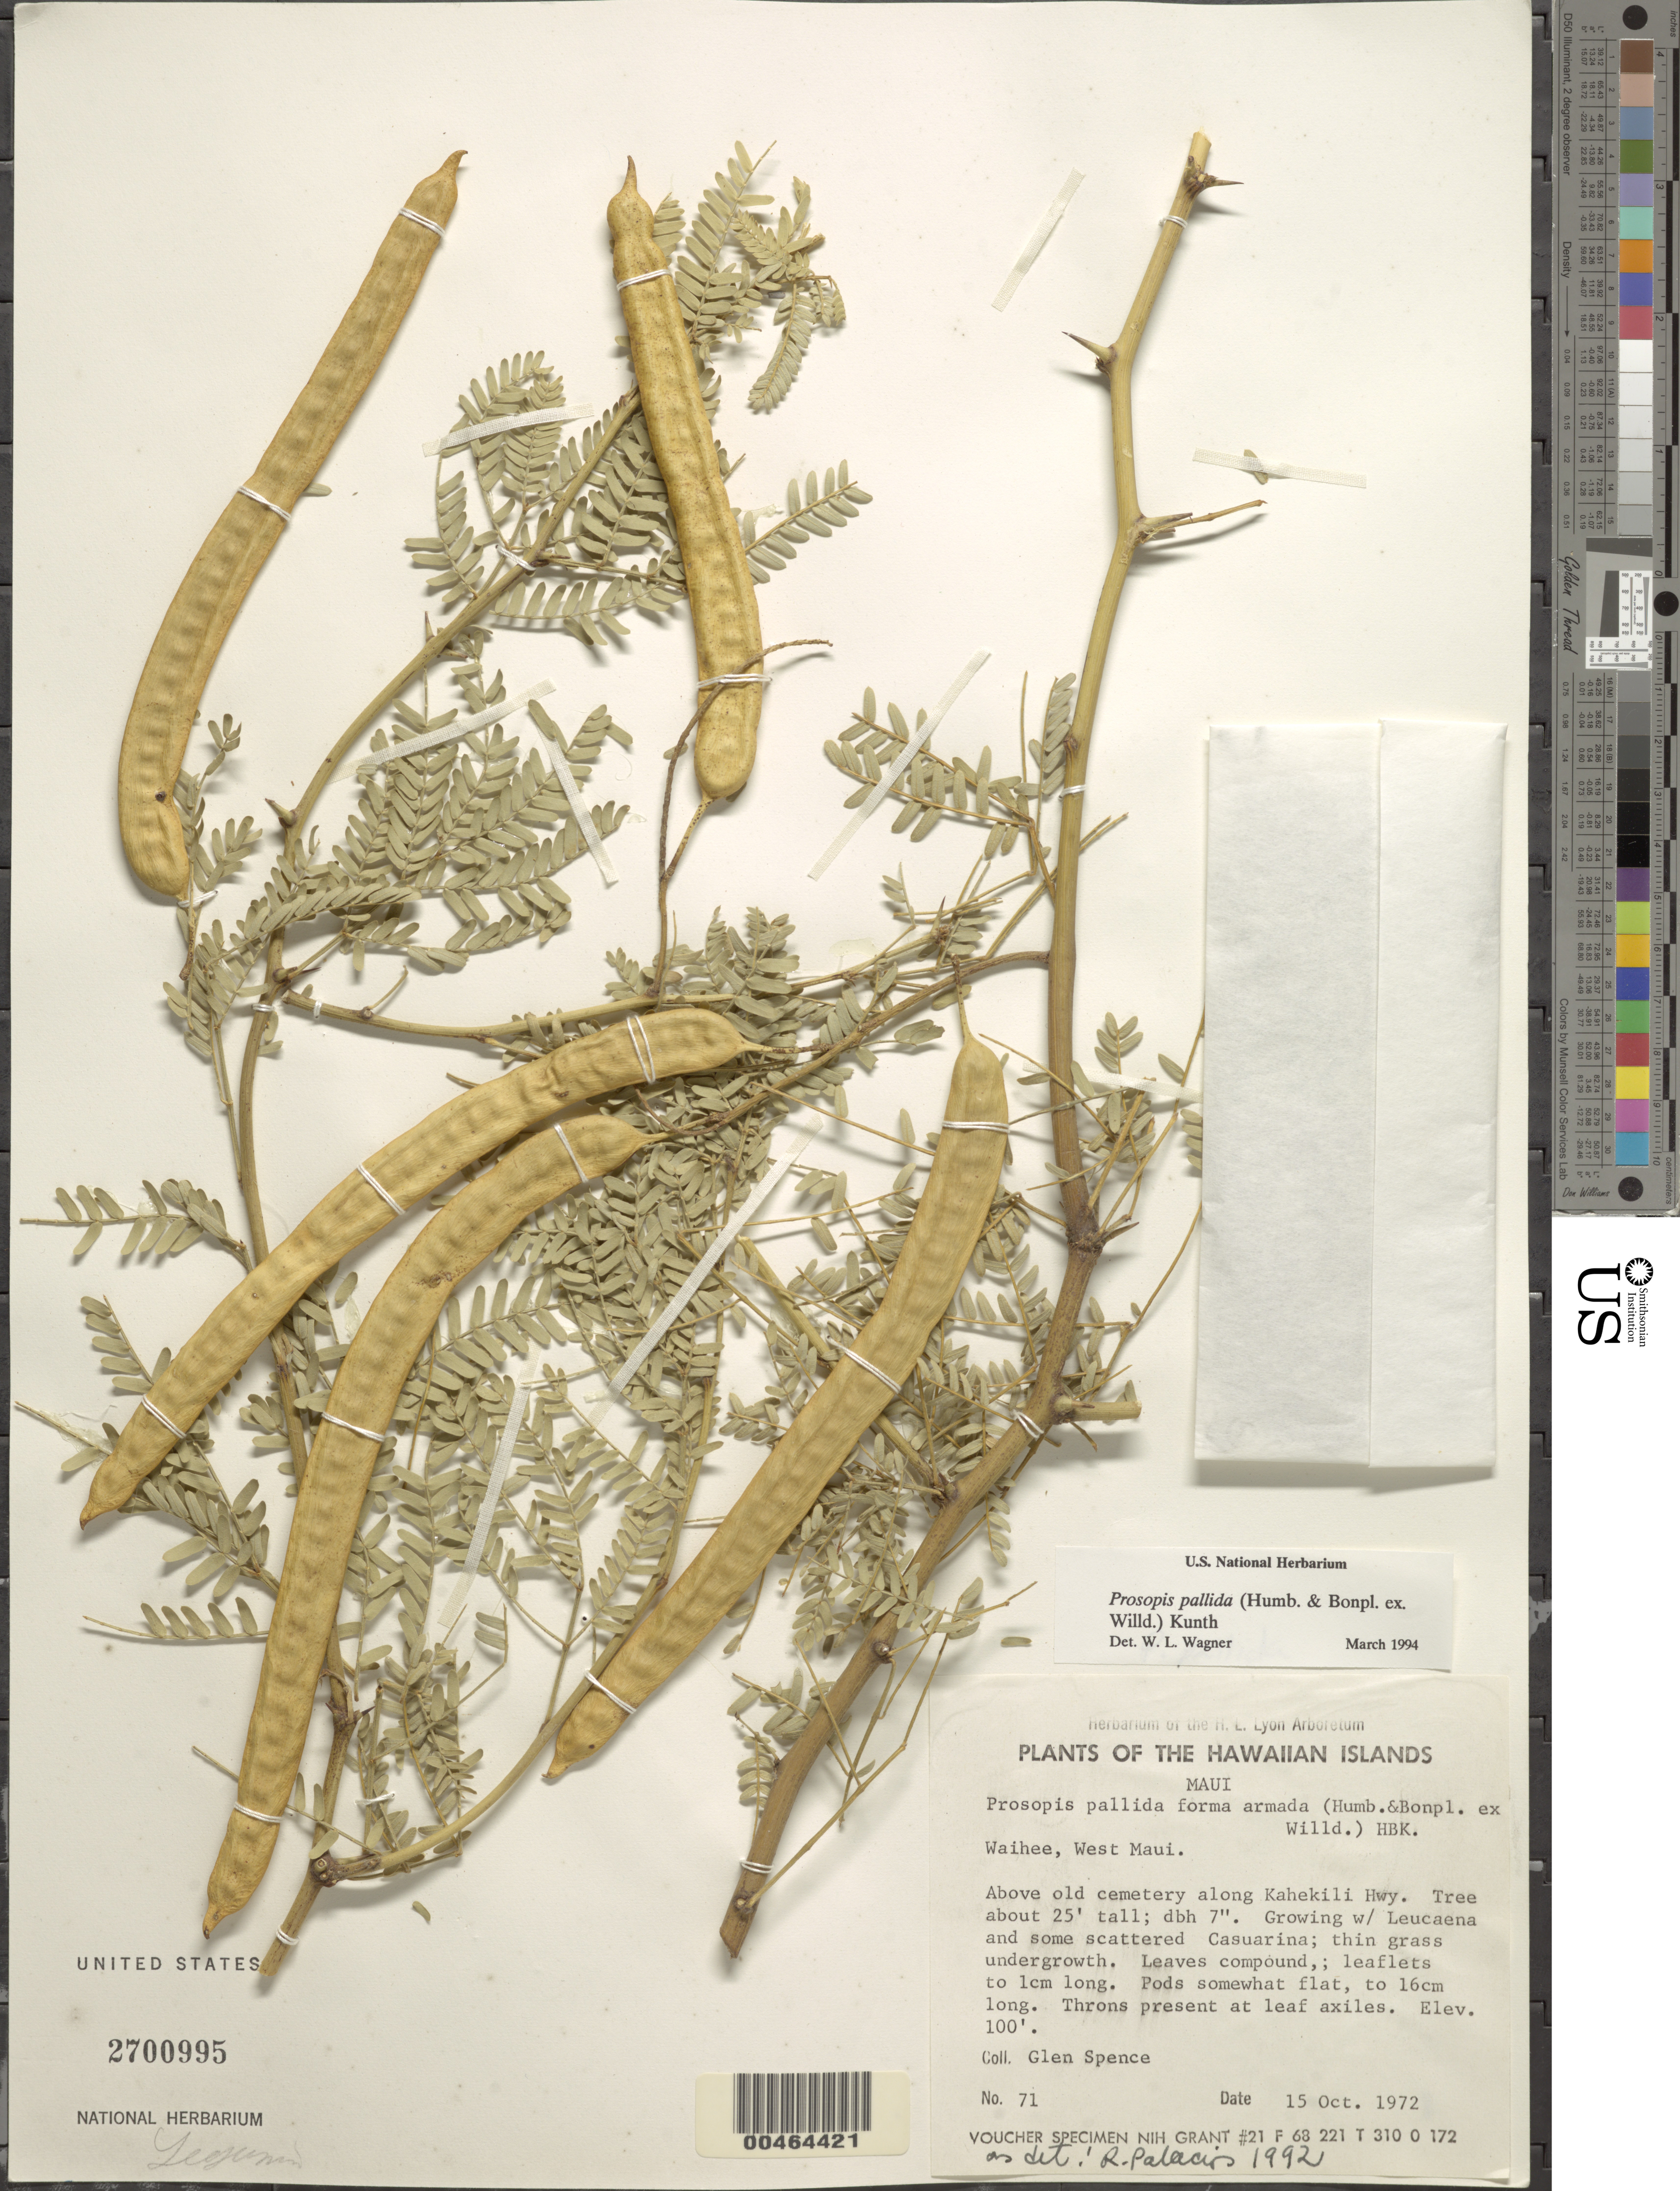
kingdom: Plantae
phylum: Tracheophyta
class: Magnoliopsida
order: Fabales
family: Fabaceae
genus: Neltuma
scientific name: Neltuma pallida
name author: (Humb. & Bonpl. ex Willd.) C. E. Hughes & G.P. Lewis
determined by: Wagner, W. L., (BOT), Smithsonian Institution - National Museum of Natural History (UNITED STATES)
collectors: G. Spence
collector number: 71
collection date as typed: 15 Oct 1972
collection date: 1972-10-15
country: United States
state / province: Hawaii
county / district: Maui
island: Maui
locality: Waihee, West Maui. Above old cemetray along Kahekili Hwy.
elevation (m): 30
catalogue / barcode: US 2700995